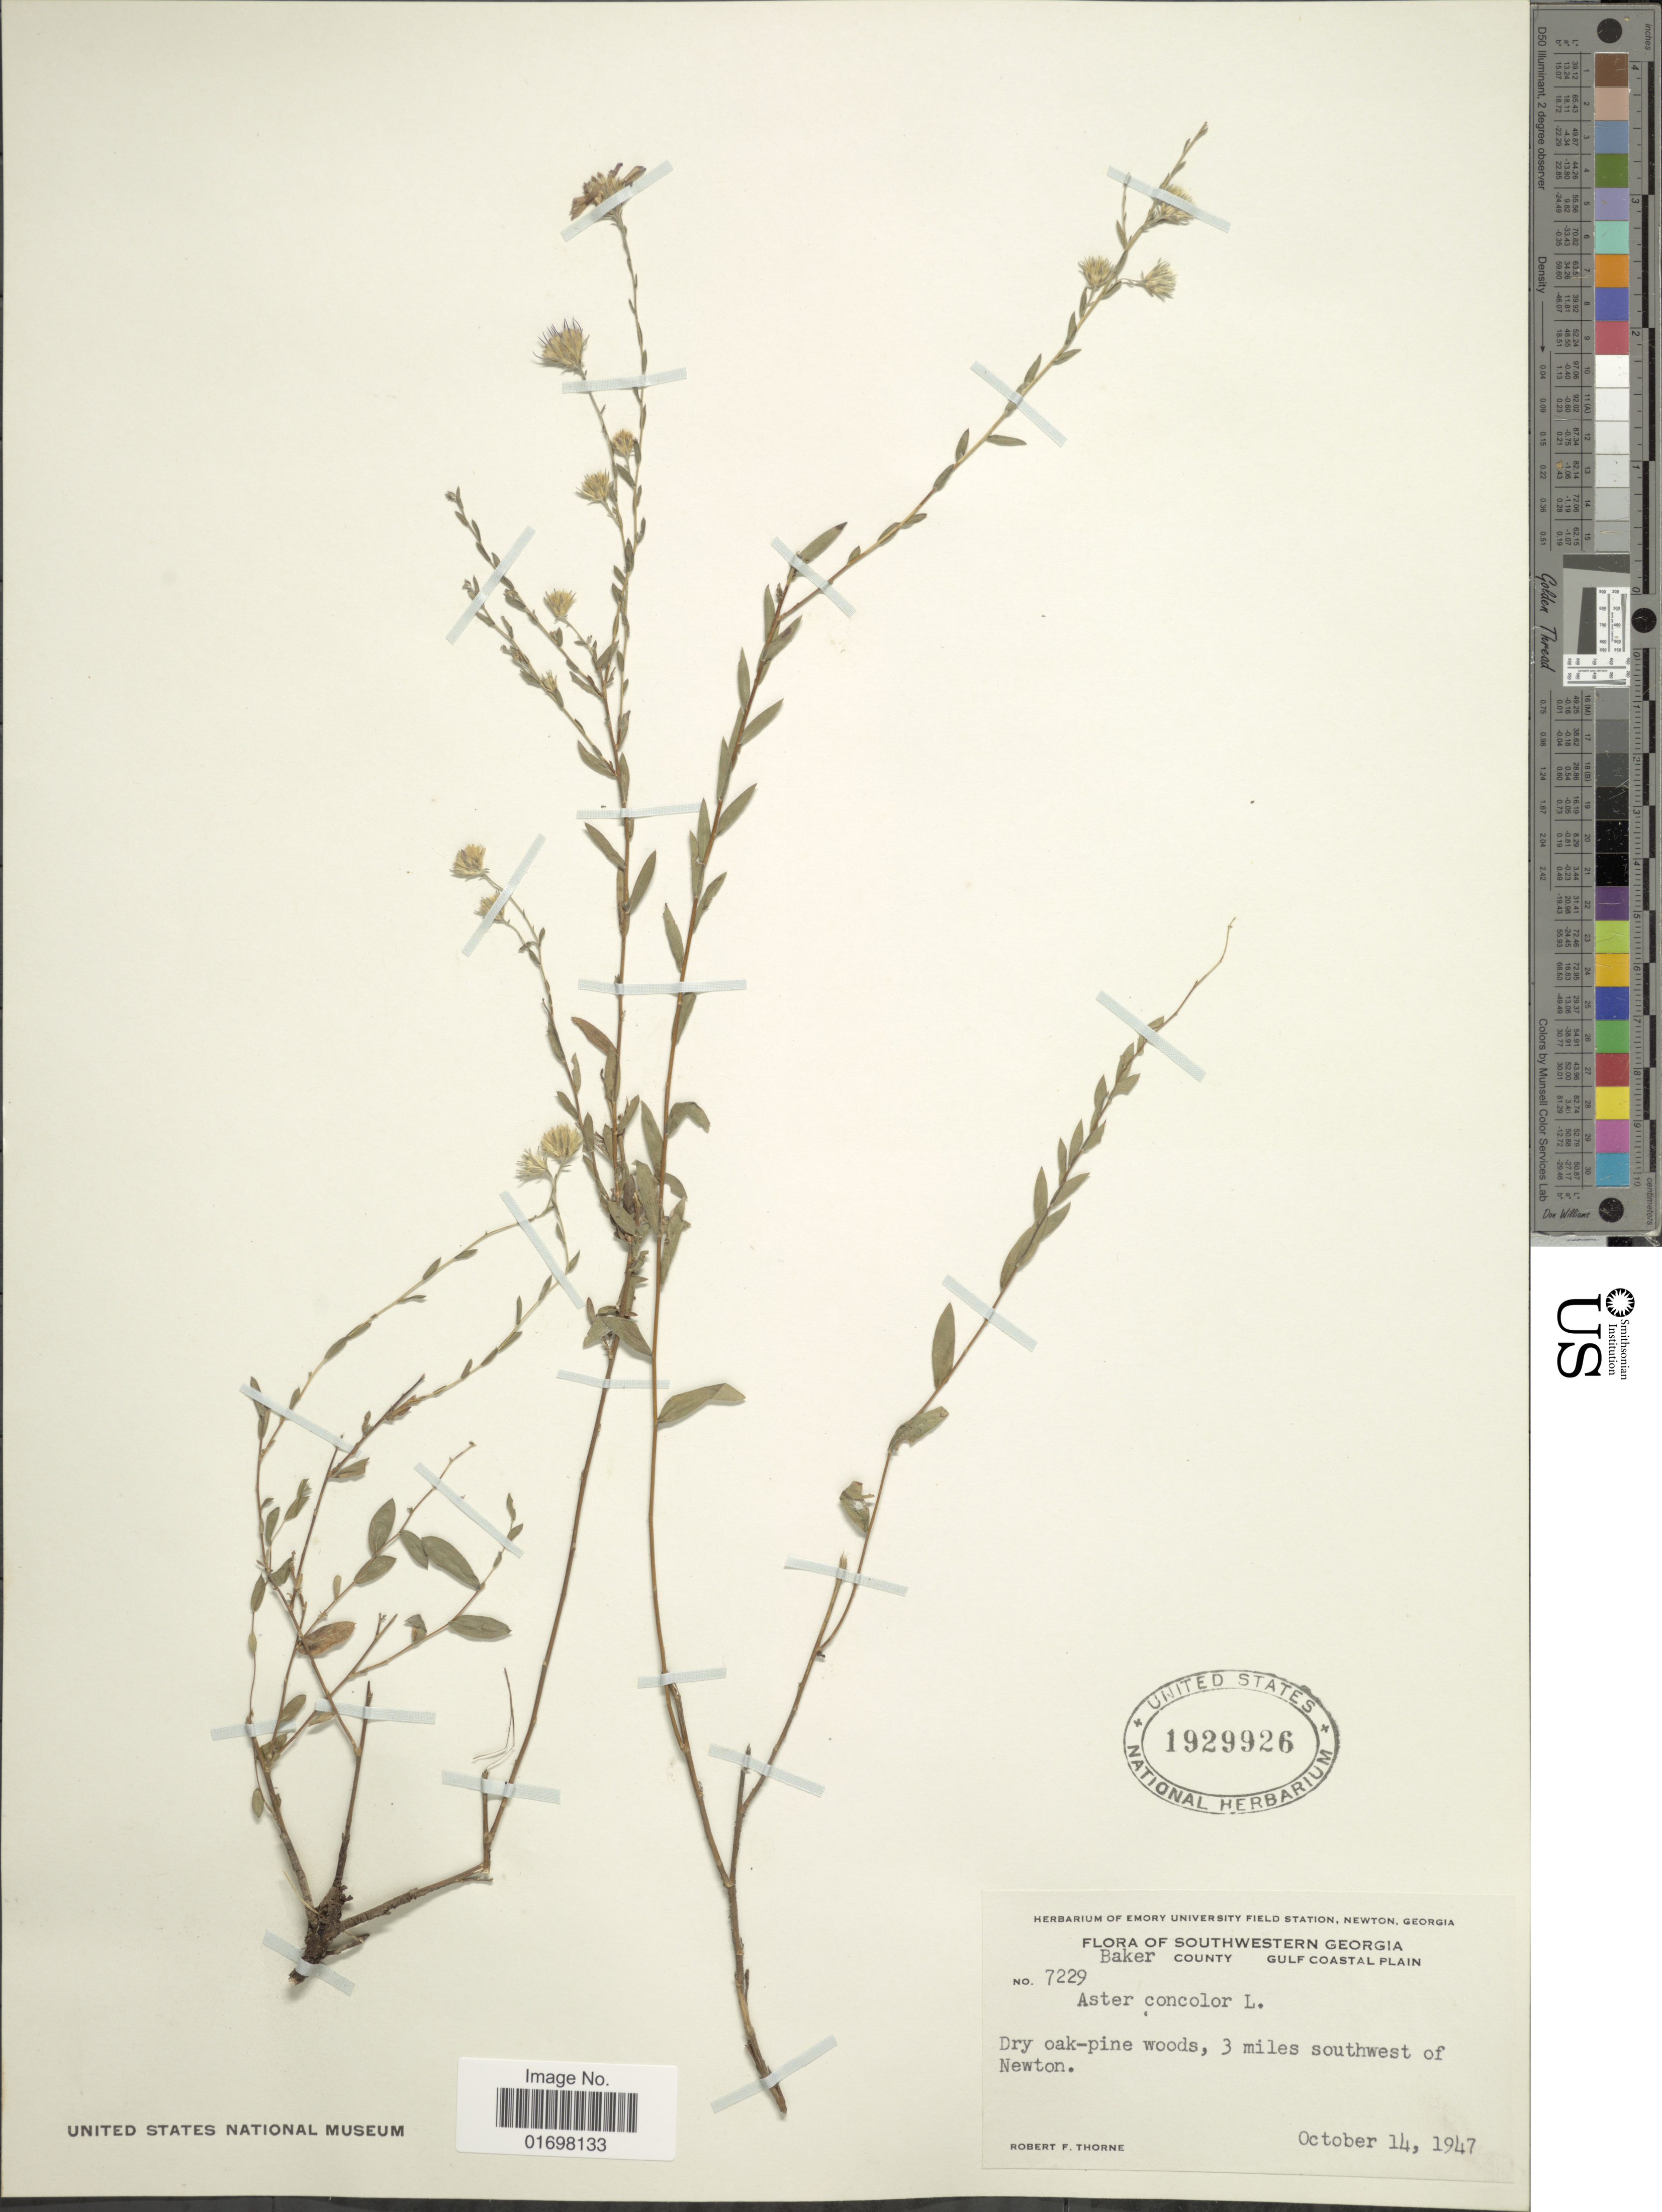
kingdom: Plantae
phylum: Tracheophyta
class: Magnoliopsida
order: Asterales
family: Asteraceae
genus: Symphyotrichum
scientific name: Symphyotrichum concolor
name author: (L.) G.L. Nesom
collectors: R. F. Thorne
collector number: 7229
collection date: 1947-10-14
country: United States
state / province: Georgia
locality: Southwestern Georgia. Baker County, Gulf Coastal Plain. 3 miles southwest of Newton.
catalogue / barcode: US 1929926